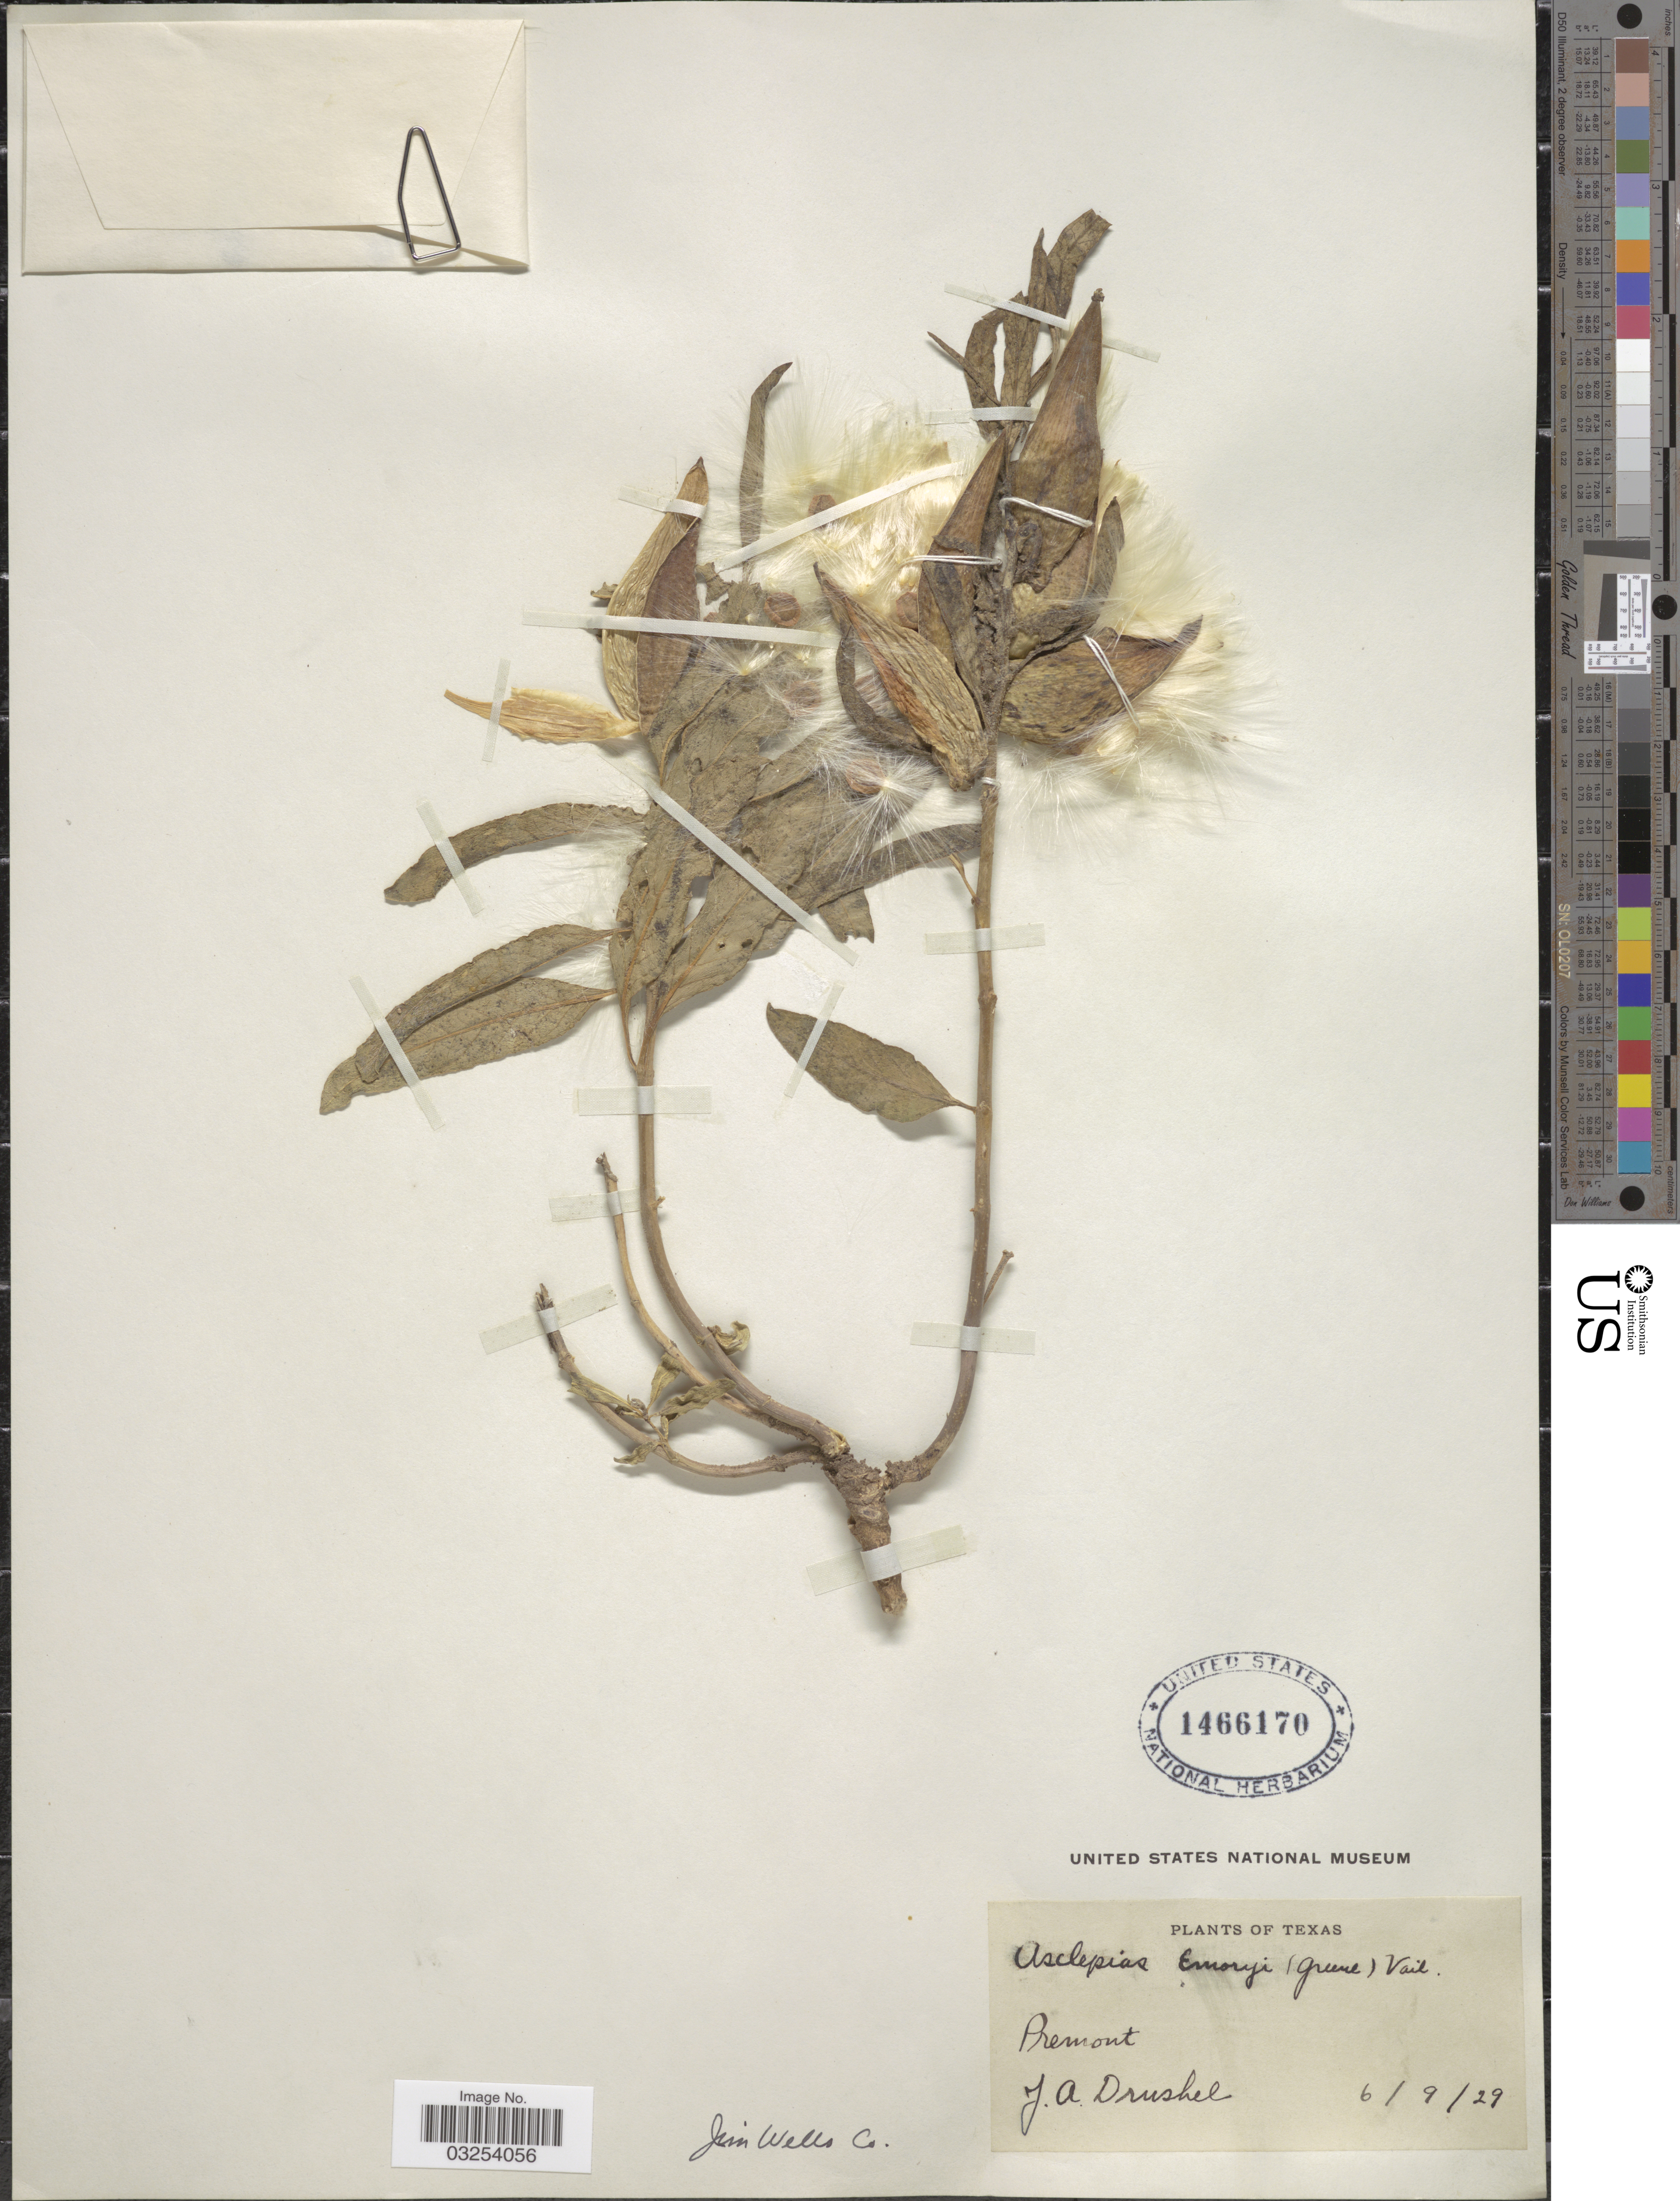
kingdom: Plantae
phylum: Tracheophyta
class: Magnoliopsida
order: Gentianales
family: Apocynaceae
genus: Asclepias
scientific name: Asclepias emoryi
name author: (Greene) Vail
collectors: J. A. Drushel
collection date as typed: Transcribed d/m/y: 9/6/29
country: United States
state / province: Texas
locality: Premont. Jim Welles Co.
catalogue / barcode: US 1466170